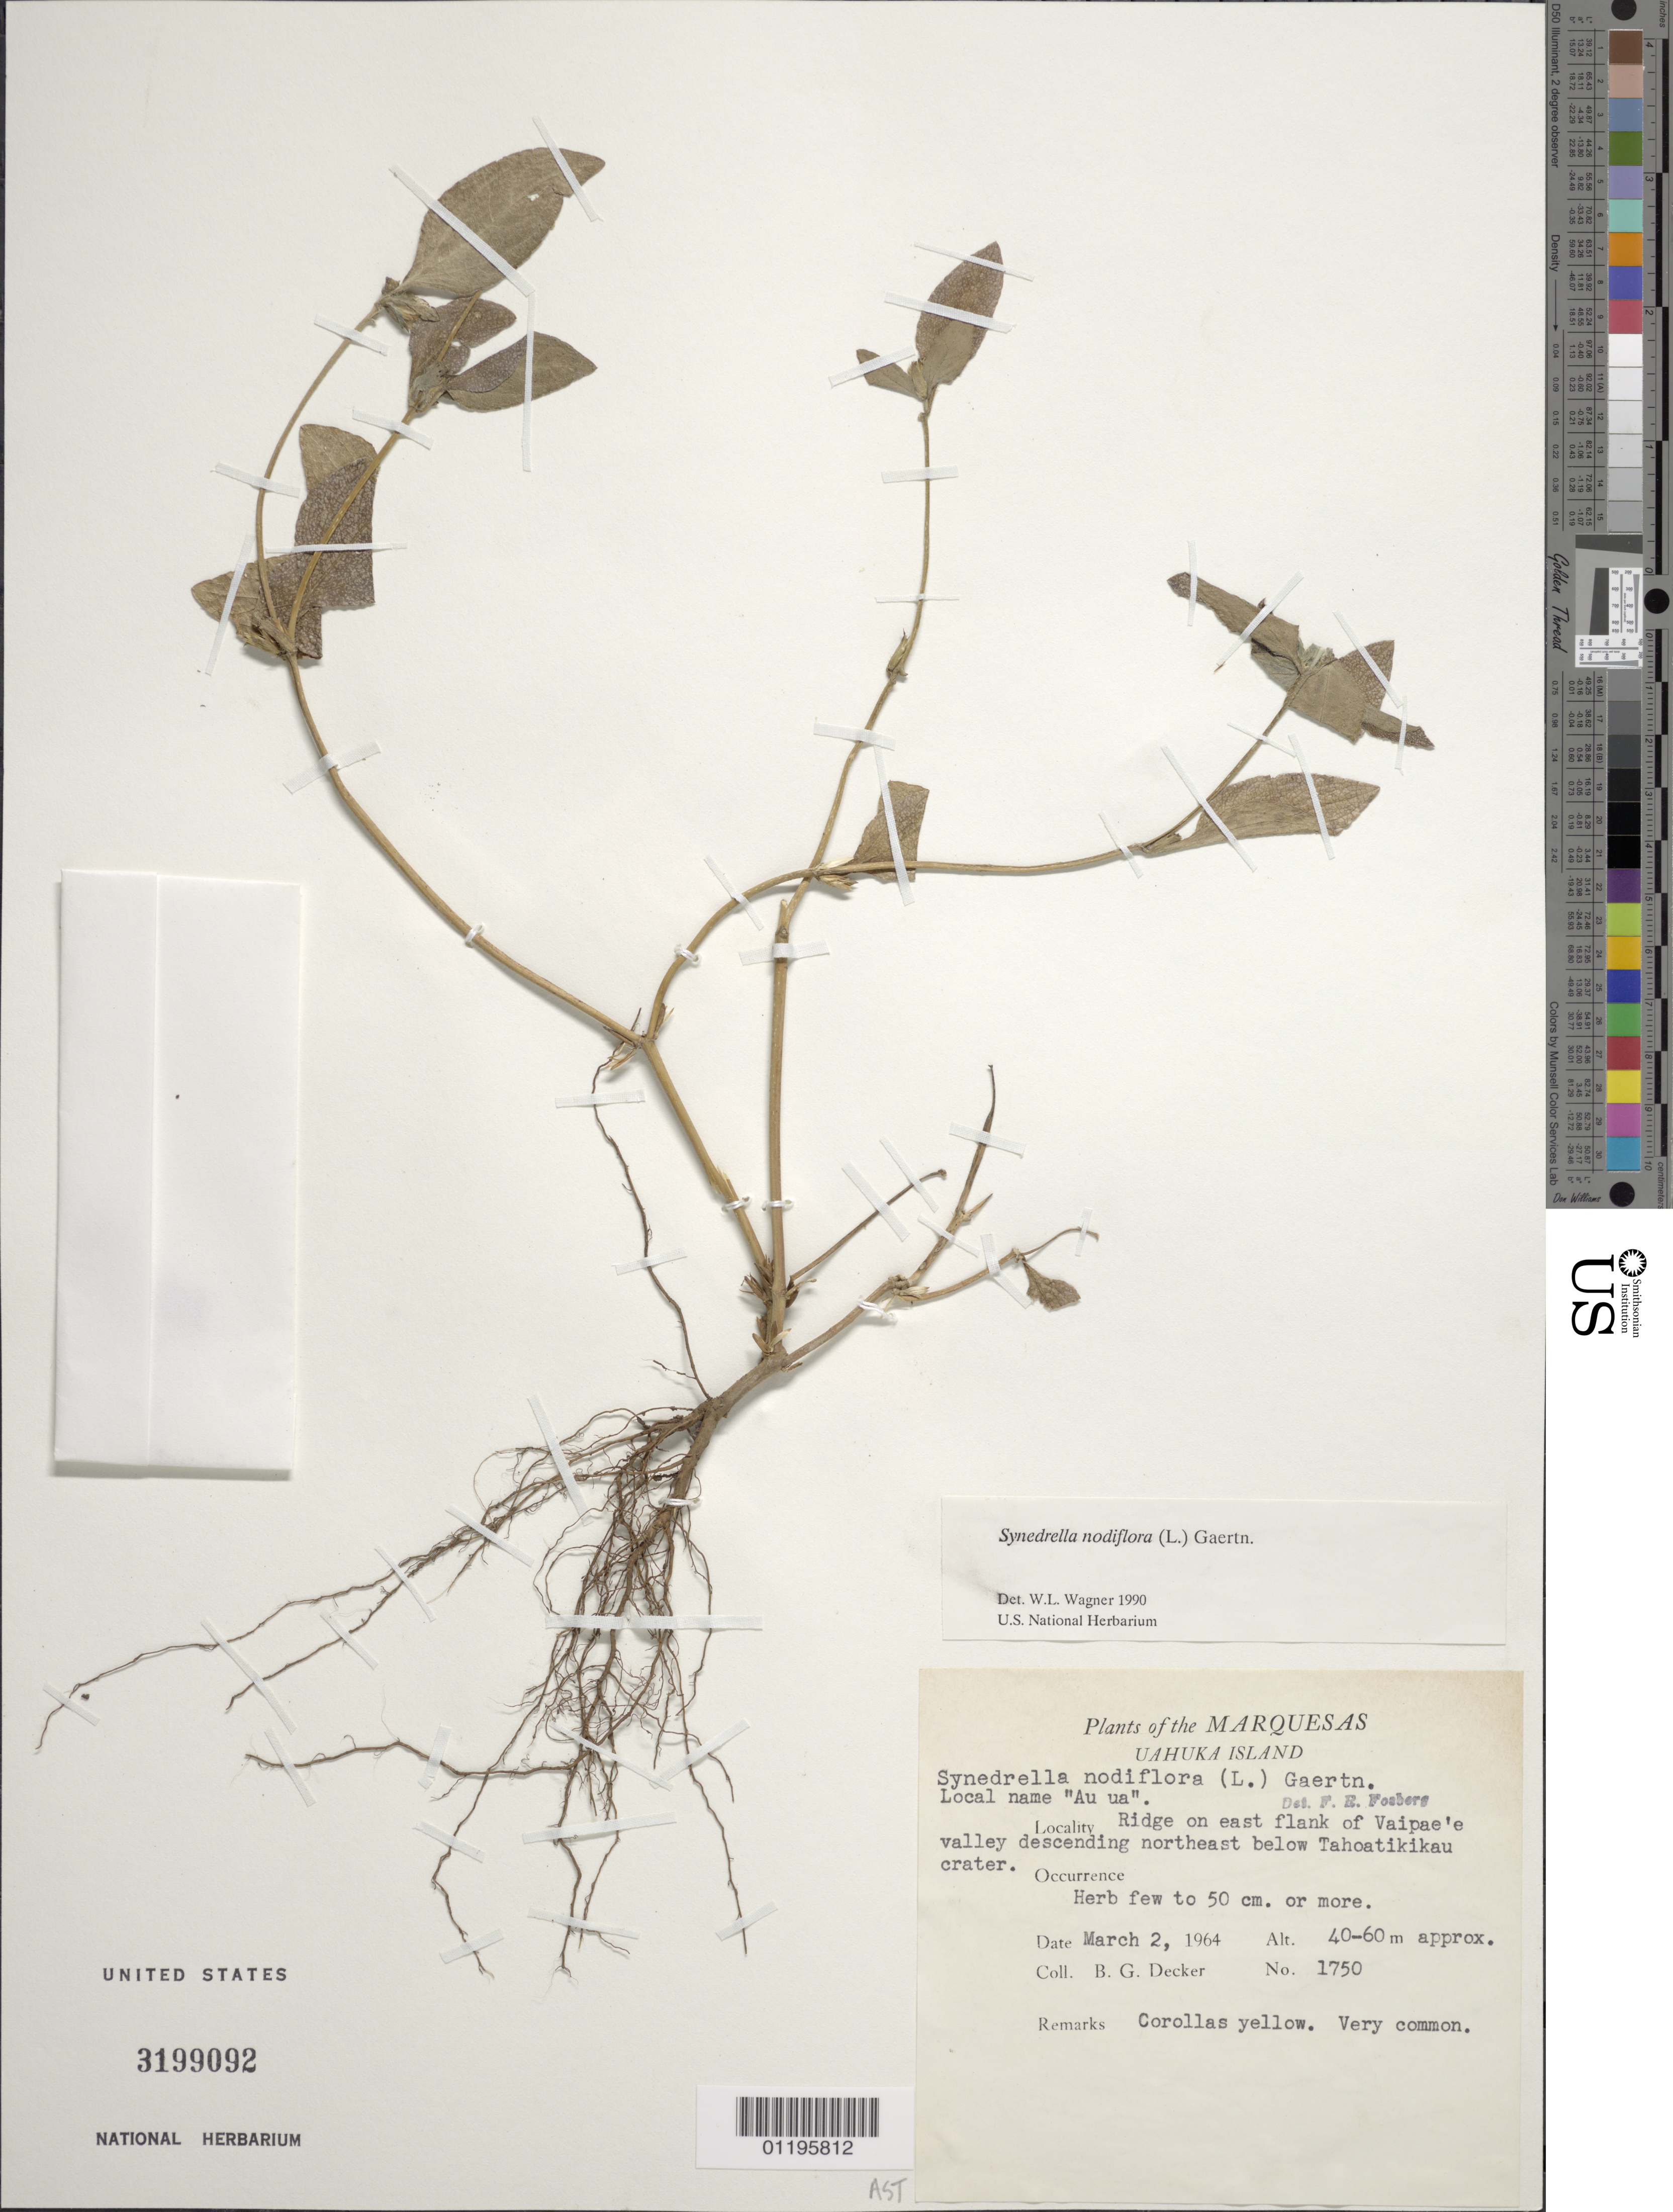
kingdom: Plantae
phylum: Tracheophyta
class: Magnoliopsida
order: Asterales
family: Asteraceae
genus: Synedrella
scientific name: Synedrella nodiflora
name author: (L.) Gaertn.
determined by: Wagner, W. L., (BOT), Smithsonian Institution - National Museum of Natural History (UNITED STATES)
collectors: B. G. Decker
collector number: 1750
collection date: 1964-03-02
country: French Polynesia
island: Ua Huka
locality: ridge and E flank of Vaipae'e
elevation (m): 40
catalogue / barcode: US 3199092